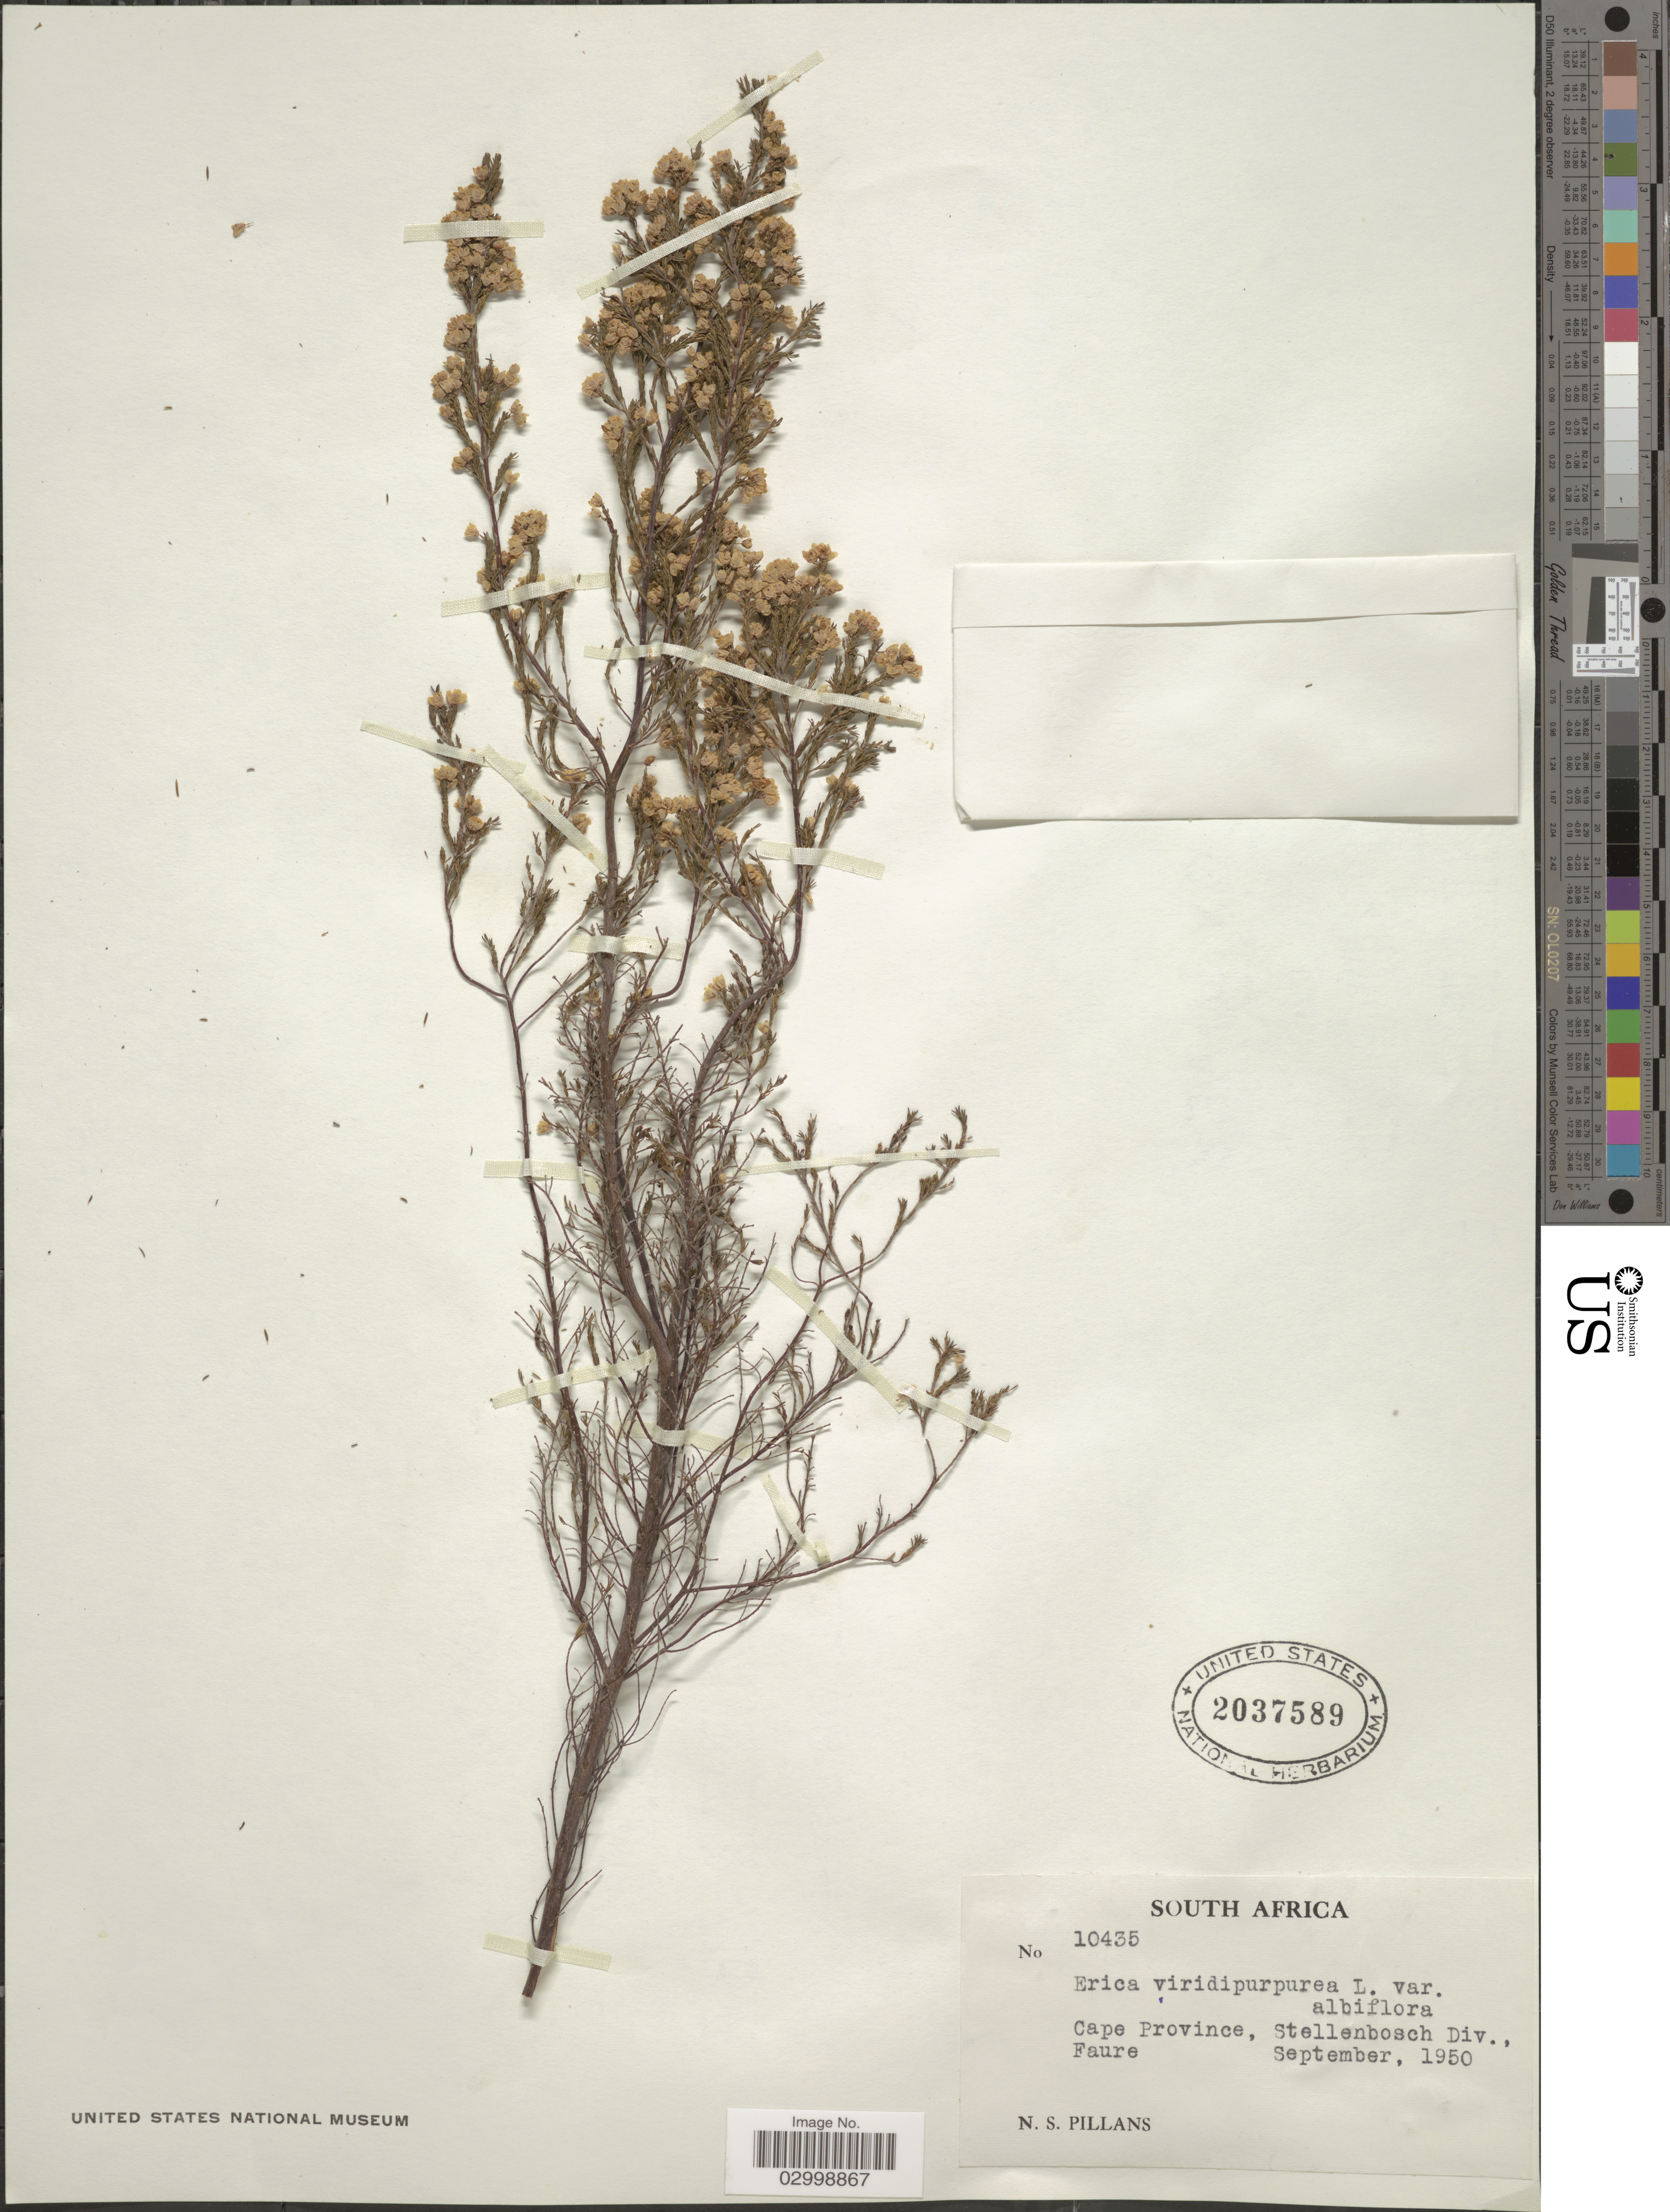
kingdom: Plantae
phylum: Tracheophyta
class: Magnoliopsida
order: Ericales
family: Ericaceae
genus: Erica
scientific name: Erica viridipurpurea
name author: Gouan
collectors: N. S. Pillans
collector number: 10435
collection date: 1950-09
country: South Africa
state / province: Western Cape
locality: Stellenbosch Div., Faure.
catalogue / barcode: US 2037589